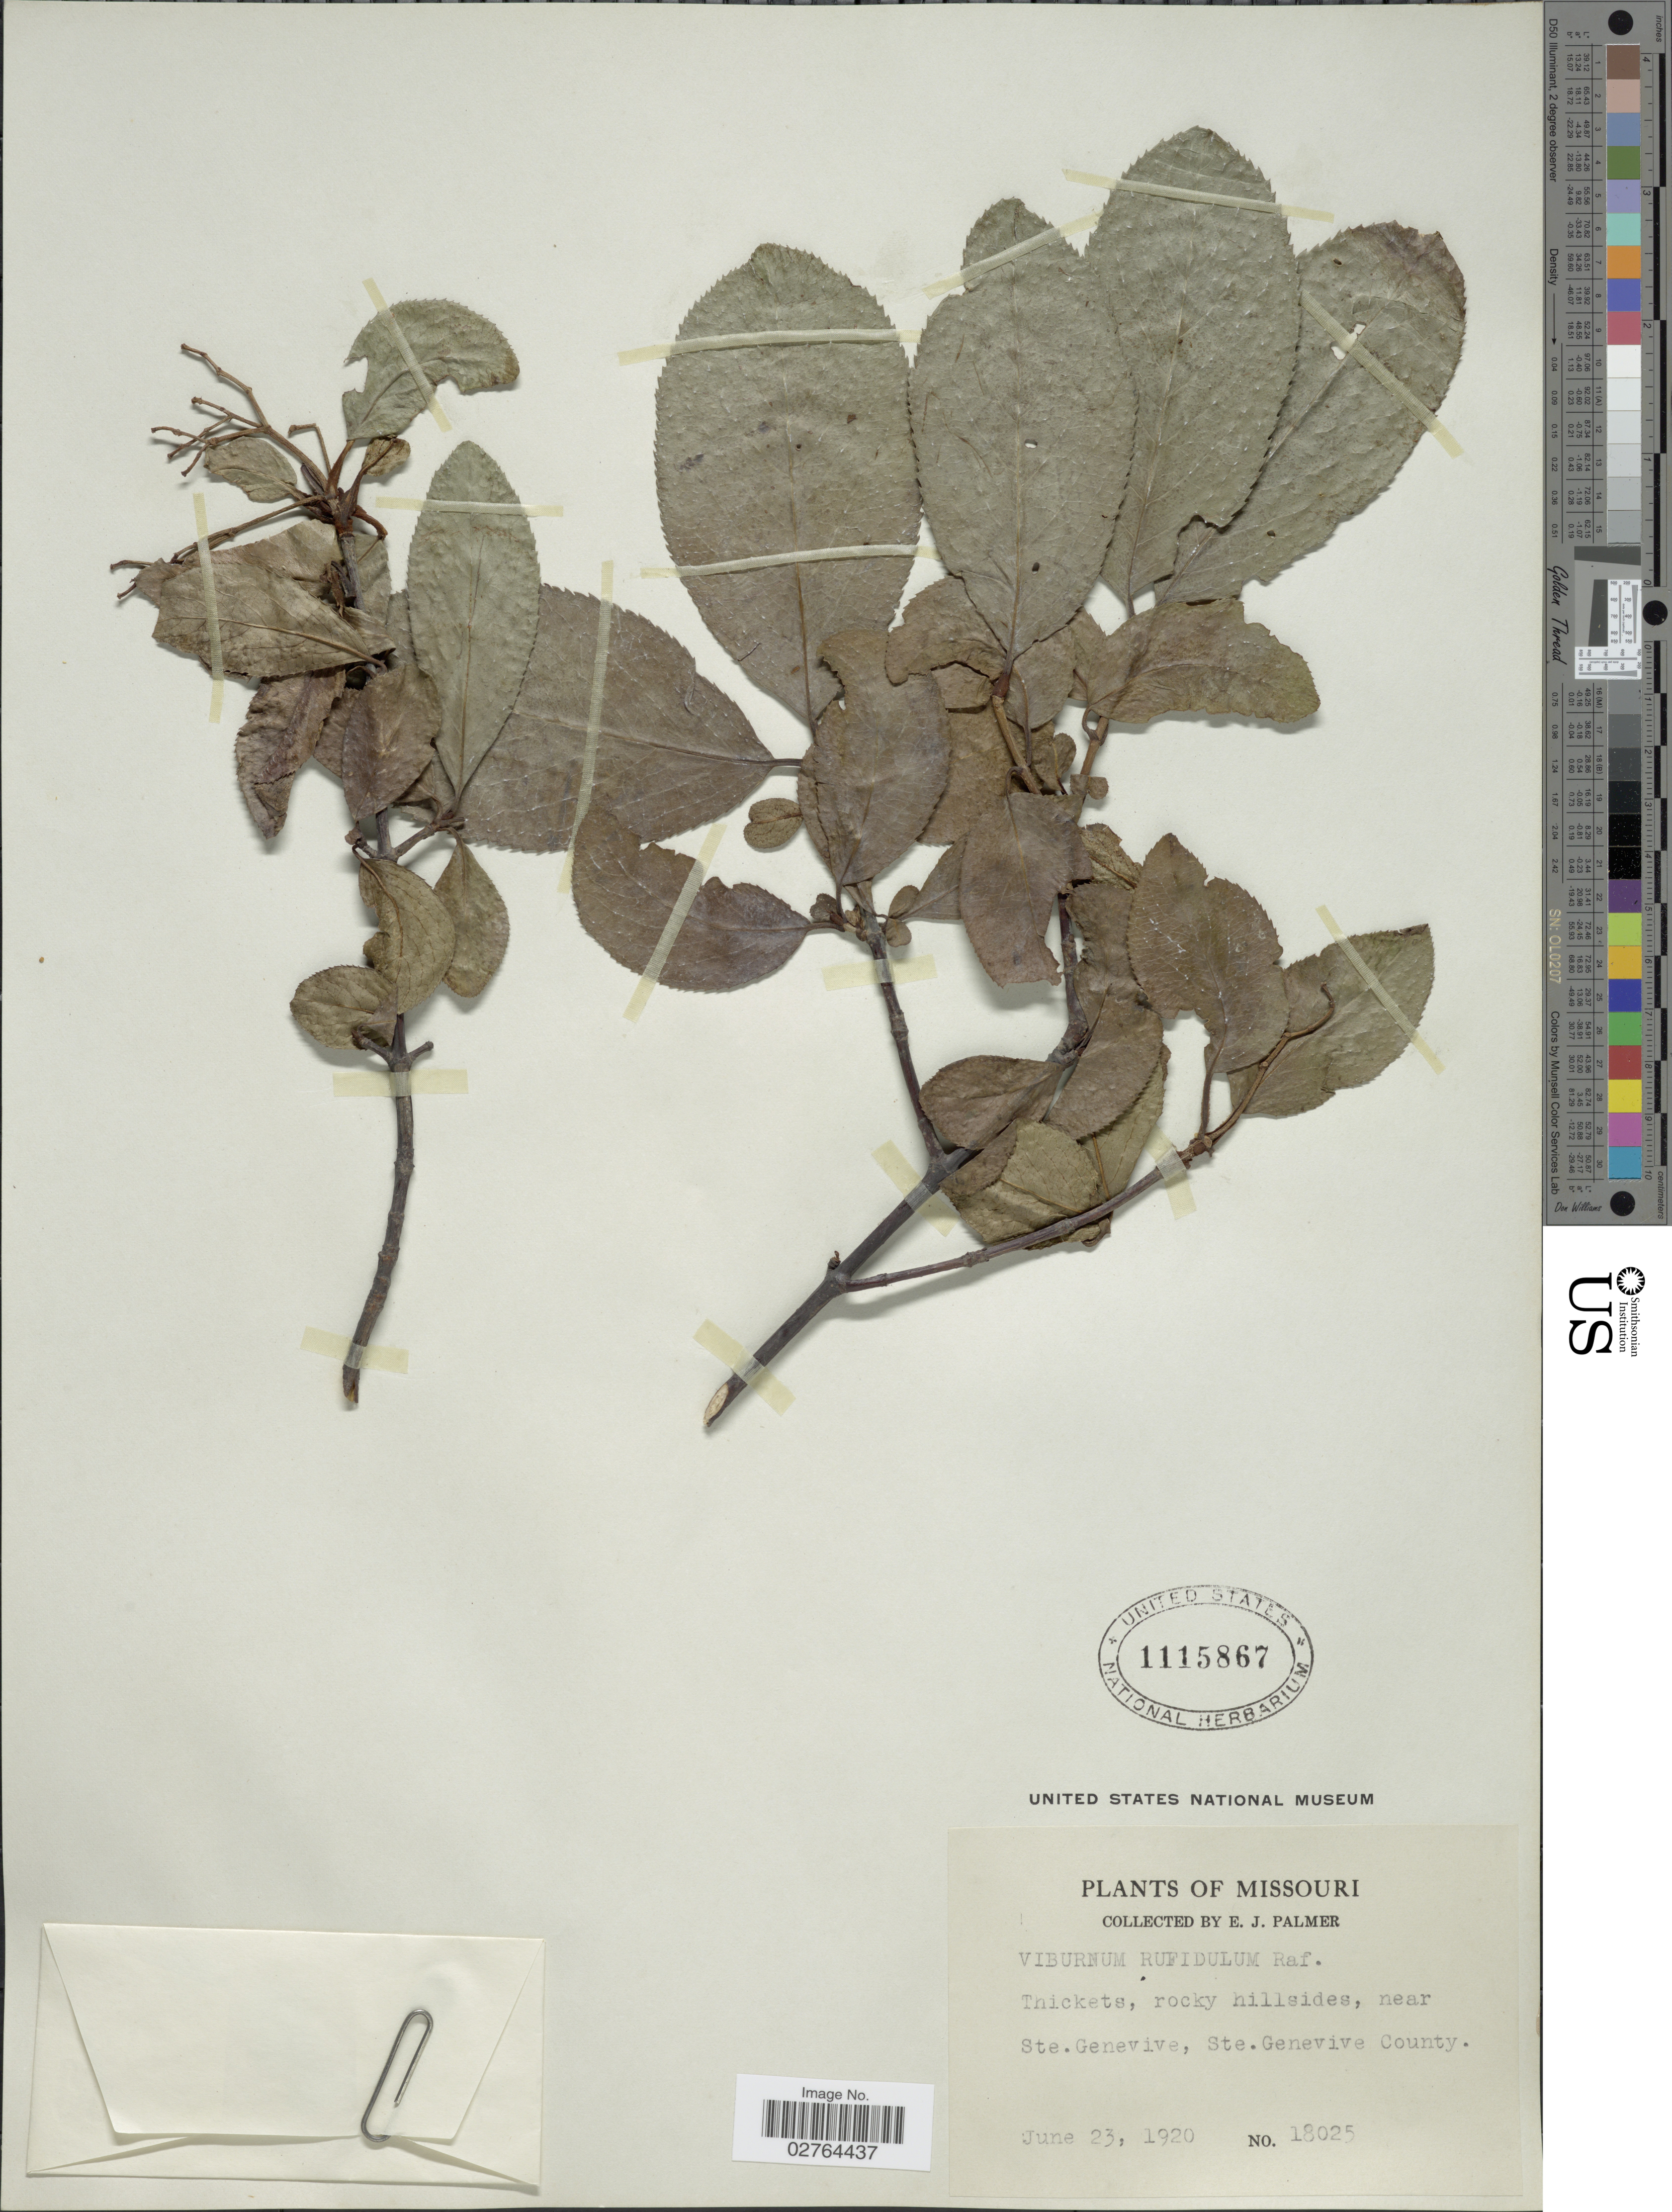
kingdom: Plantae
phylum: Tracheophyta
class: Magnoliopsida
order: Dipsacales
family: Viburnaceae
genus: Viburnum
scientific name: Viburnum rufidulum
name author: Raf.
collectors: E. J. Palmer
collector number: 18025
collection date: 1920-06-23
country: United States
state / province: Missouri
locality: Thickets, rocky hillsides, near Ste. Genevive, Ste. Genevive County.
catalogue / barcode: US 1115867